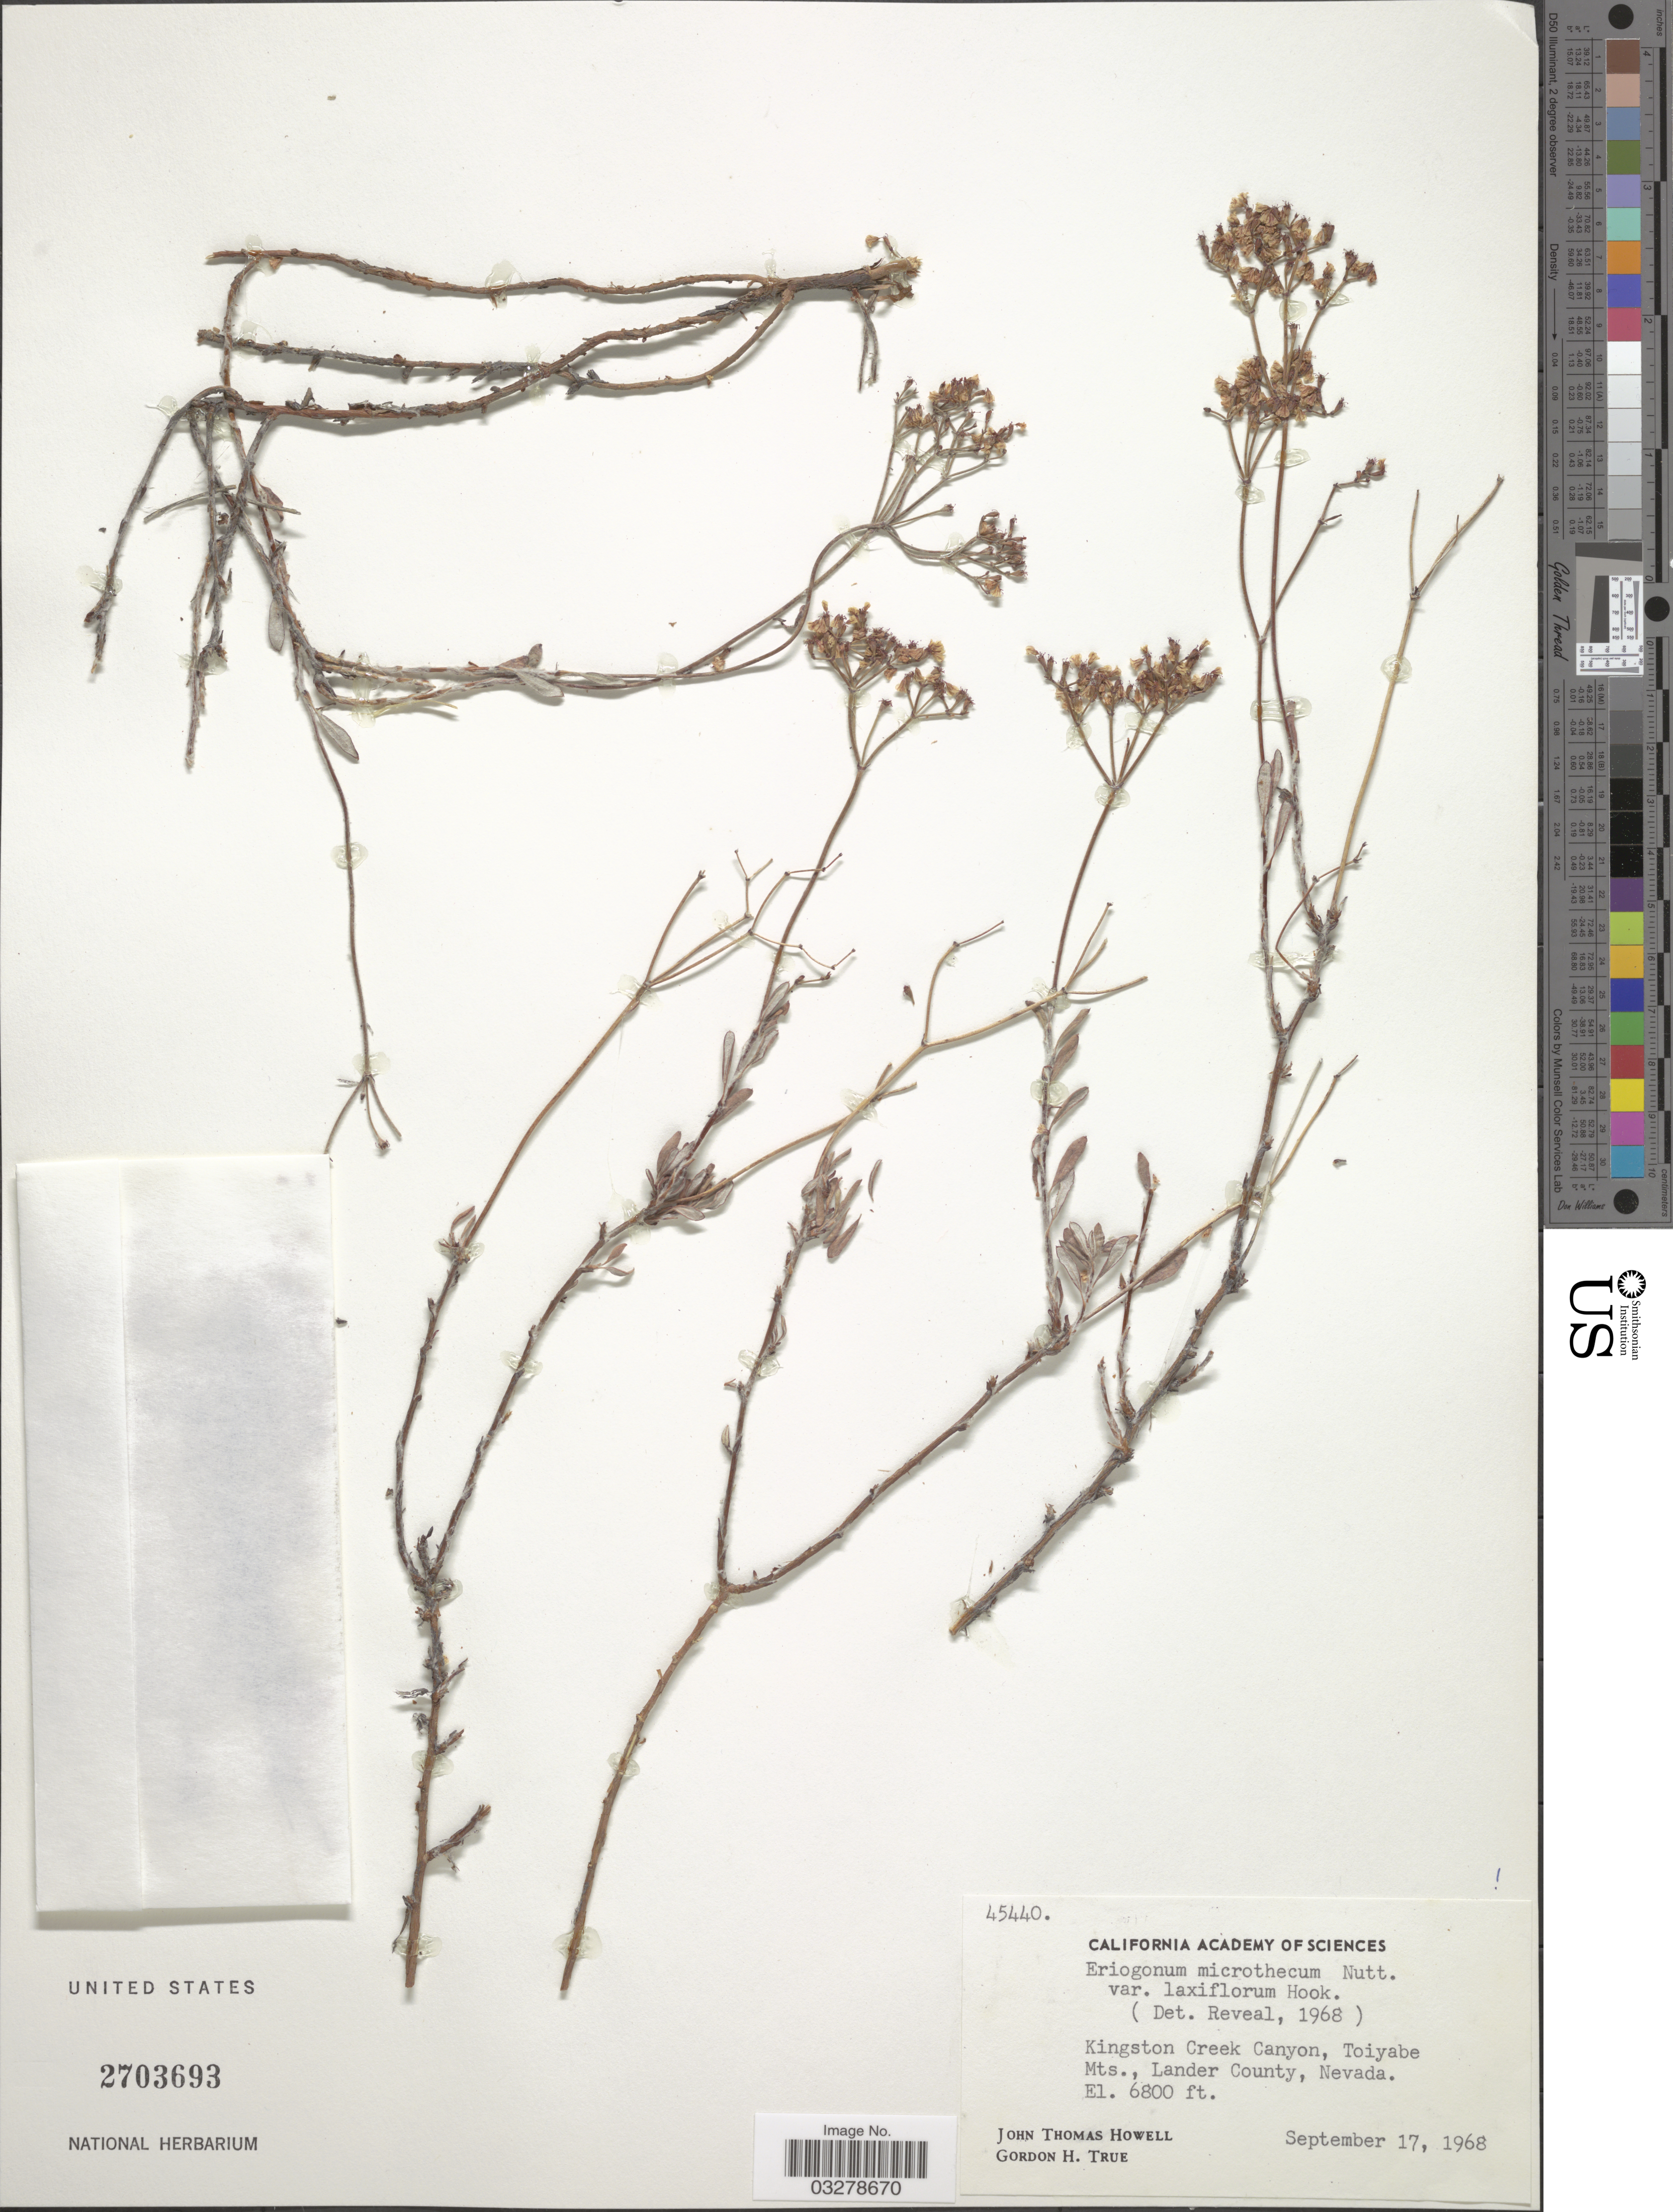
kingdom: Plantae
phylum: Tracheophyta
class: Magnoliopsida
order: Caryophyllales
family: Polygonaceae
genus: Eriogonum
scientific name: Eriogonum microtheca var. laxiflorum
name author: Hook.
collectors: J. T. Howell & G. H. True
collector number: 45440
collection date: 1968-09-17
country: United States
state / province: Nevada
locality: Kingston Creek Canyon, Toiyabe Mts., Lander County.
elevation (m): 2073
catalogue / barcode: US 2703693